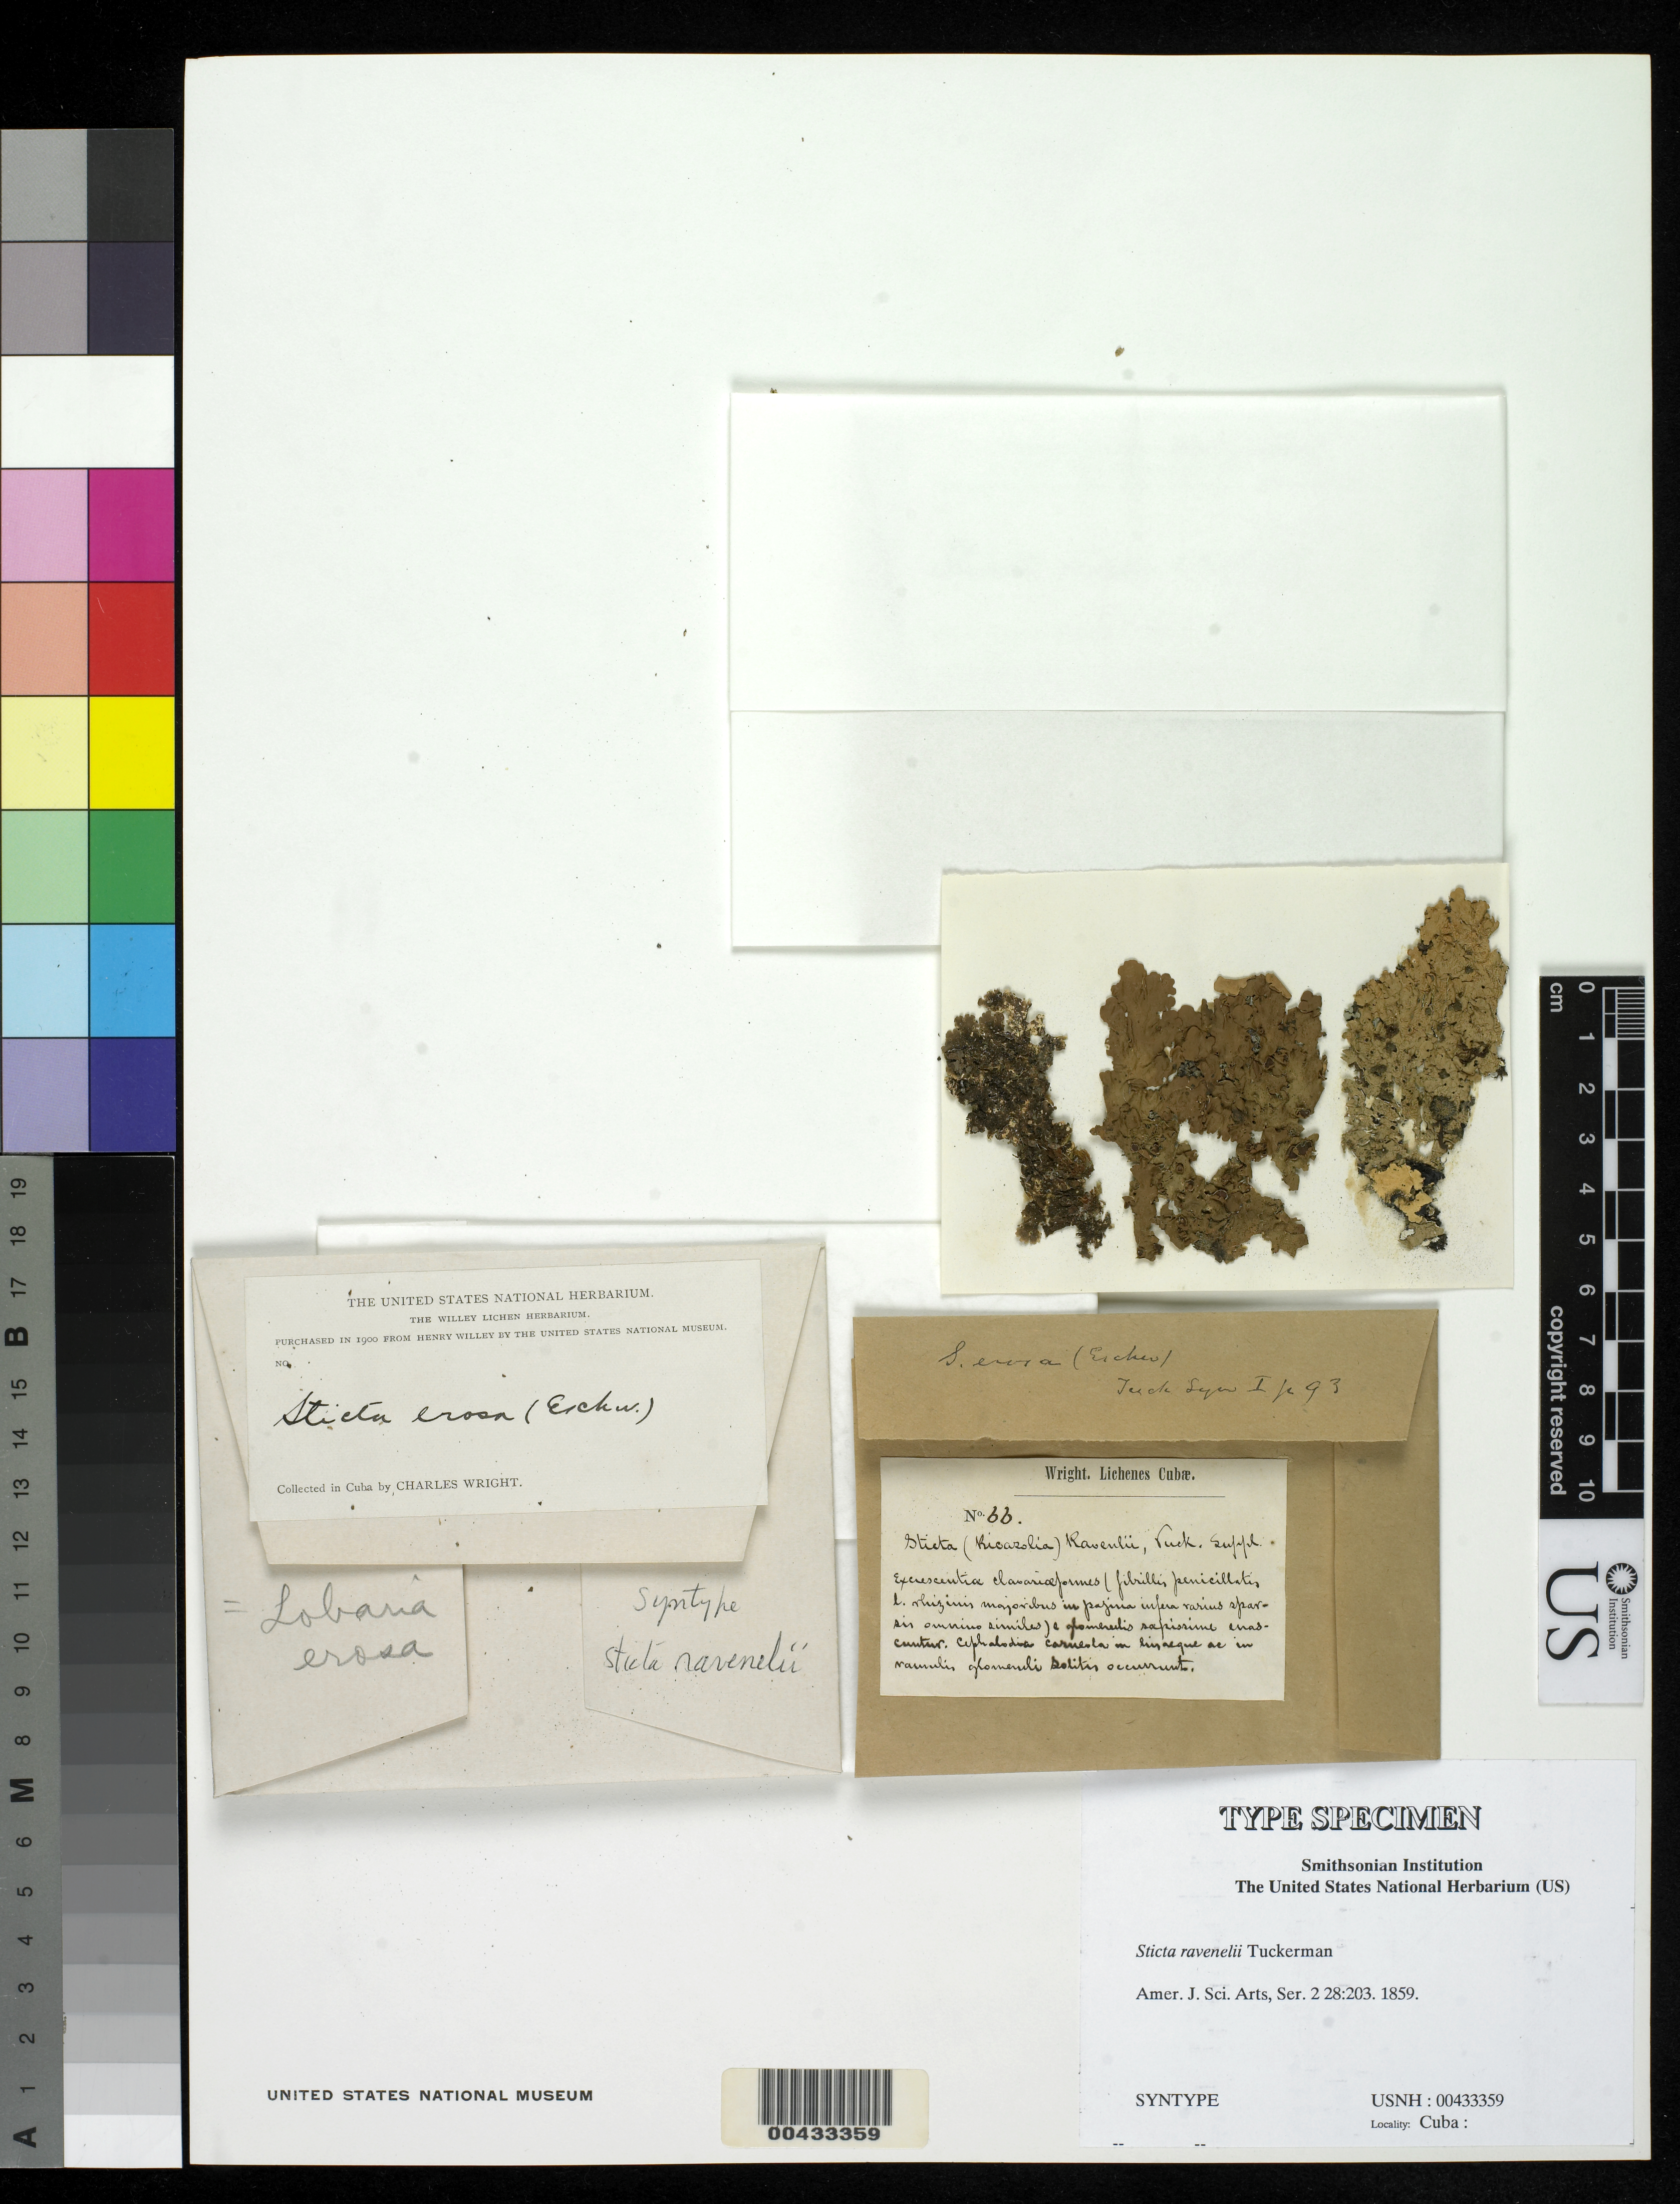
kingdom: Fungi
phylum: Ascomycota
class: Lecanoromycetes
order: Peltigerales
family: Lobariaceae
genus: Sticta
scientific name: Sticta ravenelii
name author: Tuck.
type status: Syntype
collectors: C. Wright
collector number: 66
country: Cuba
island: Greater Antilles